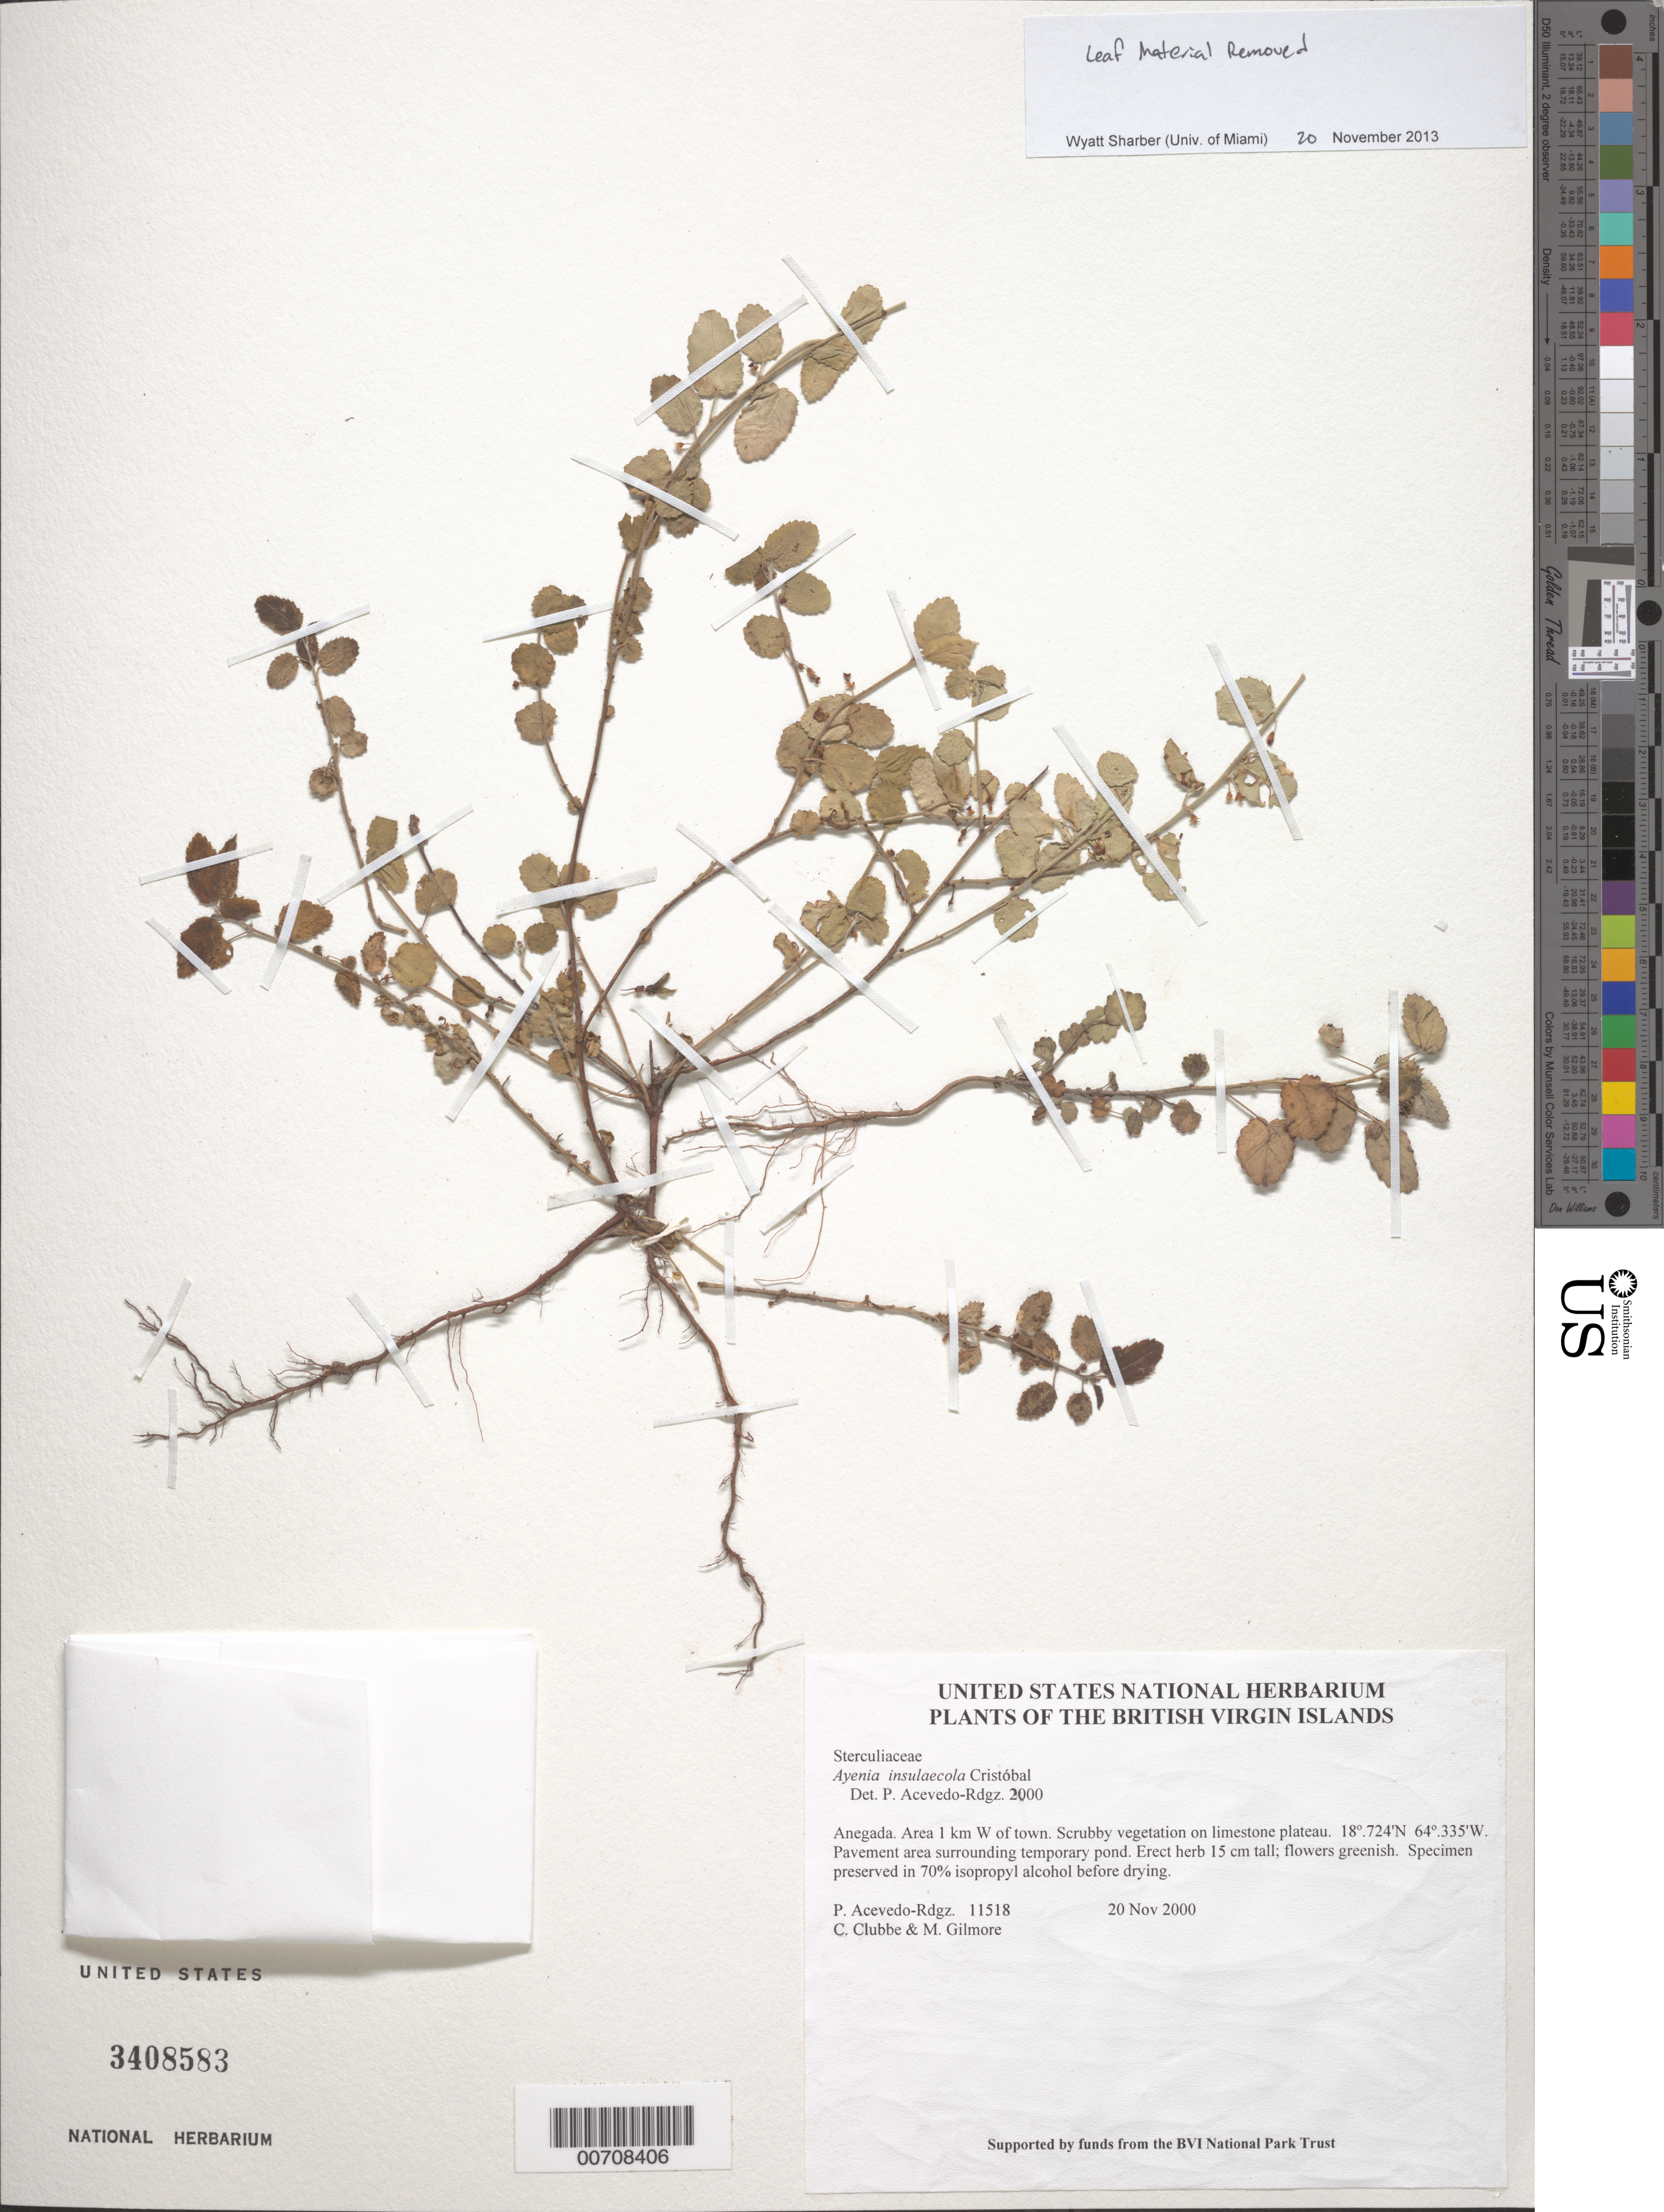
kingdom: Plantae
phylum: Tracheophyta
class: Magnoliopsida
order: Malvales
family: Malvaceae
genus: Ayenia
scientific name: Ayenia insulicola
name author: Cristóbal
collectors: P. Acevedo-Rodr., C. Clubbe & M. Gilmore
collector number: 11518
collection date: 2000-11-20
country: British Virgin Islands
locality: Area 1 km W of town.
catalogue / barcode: US 3408583